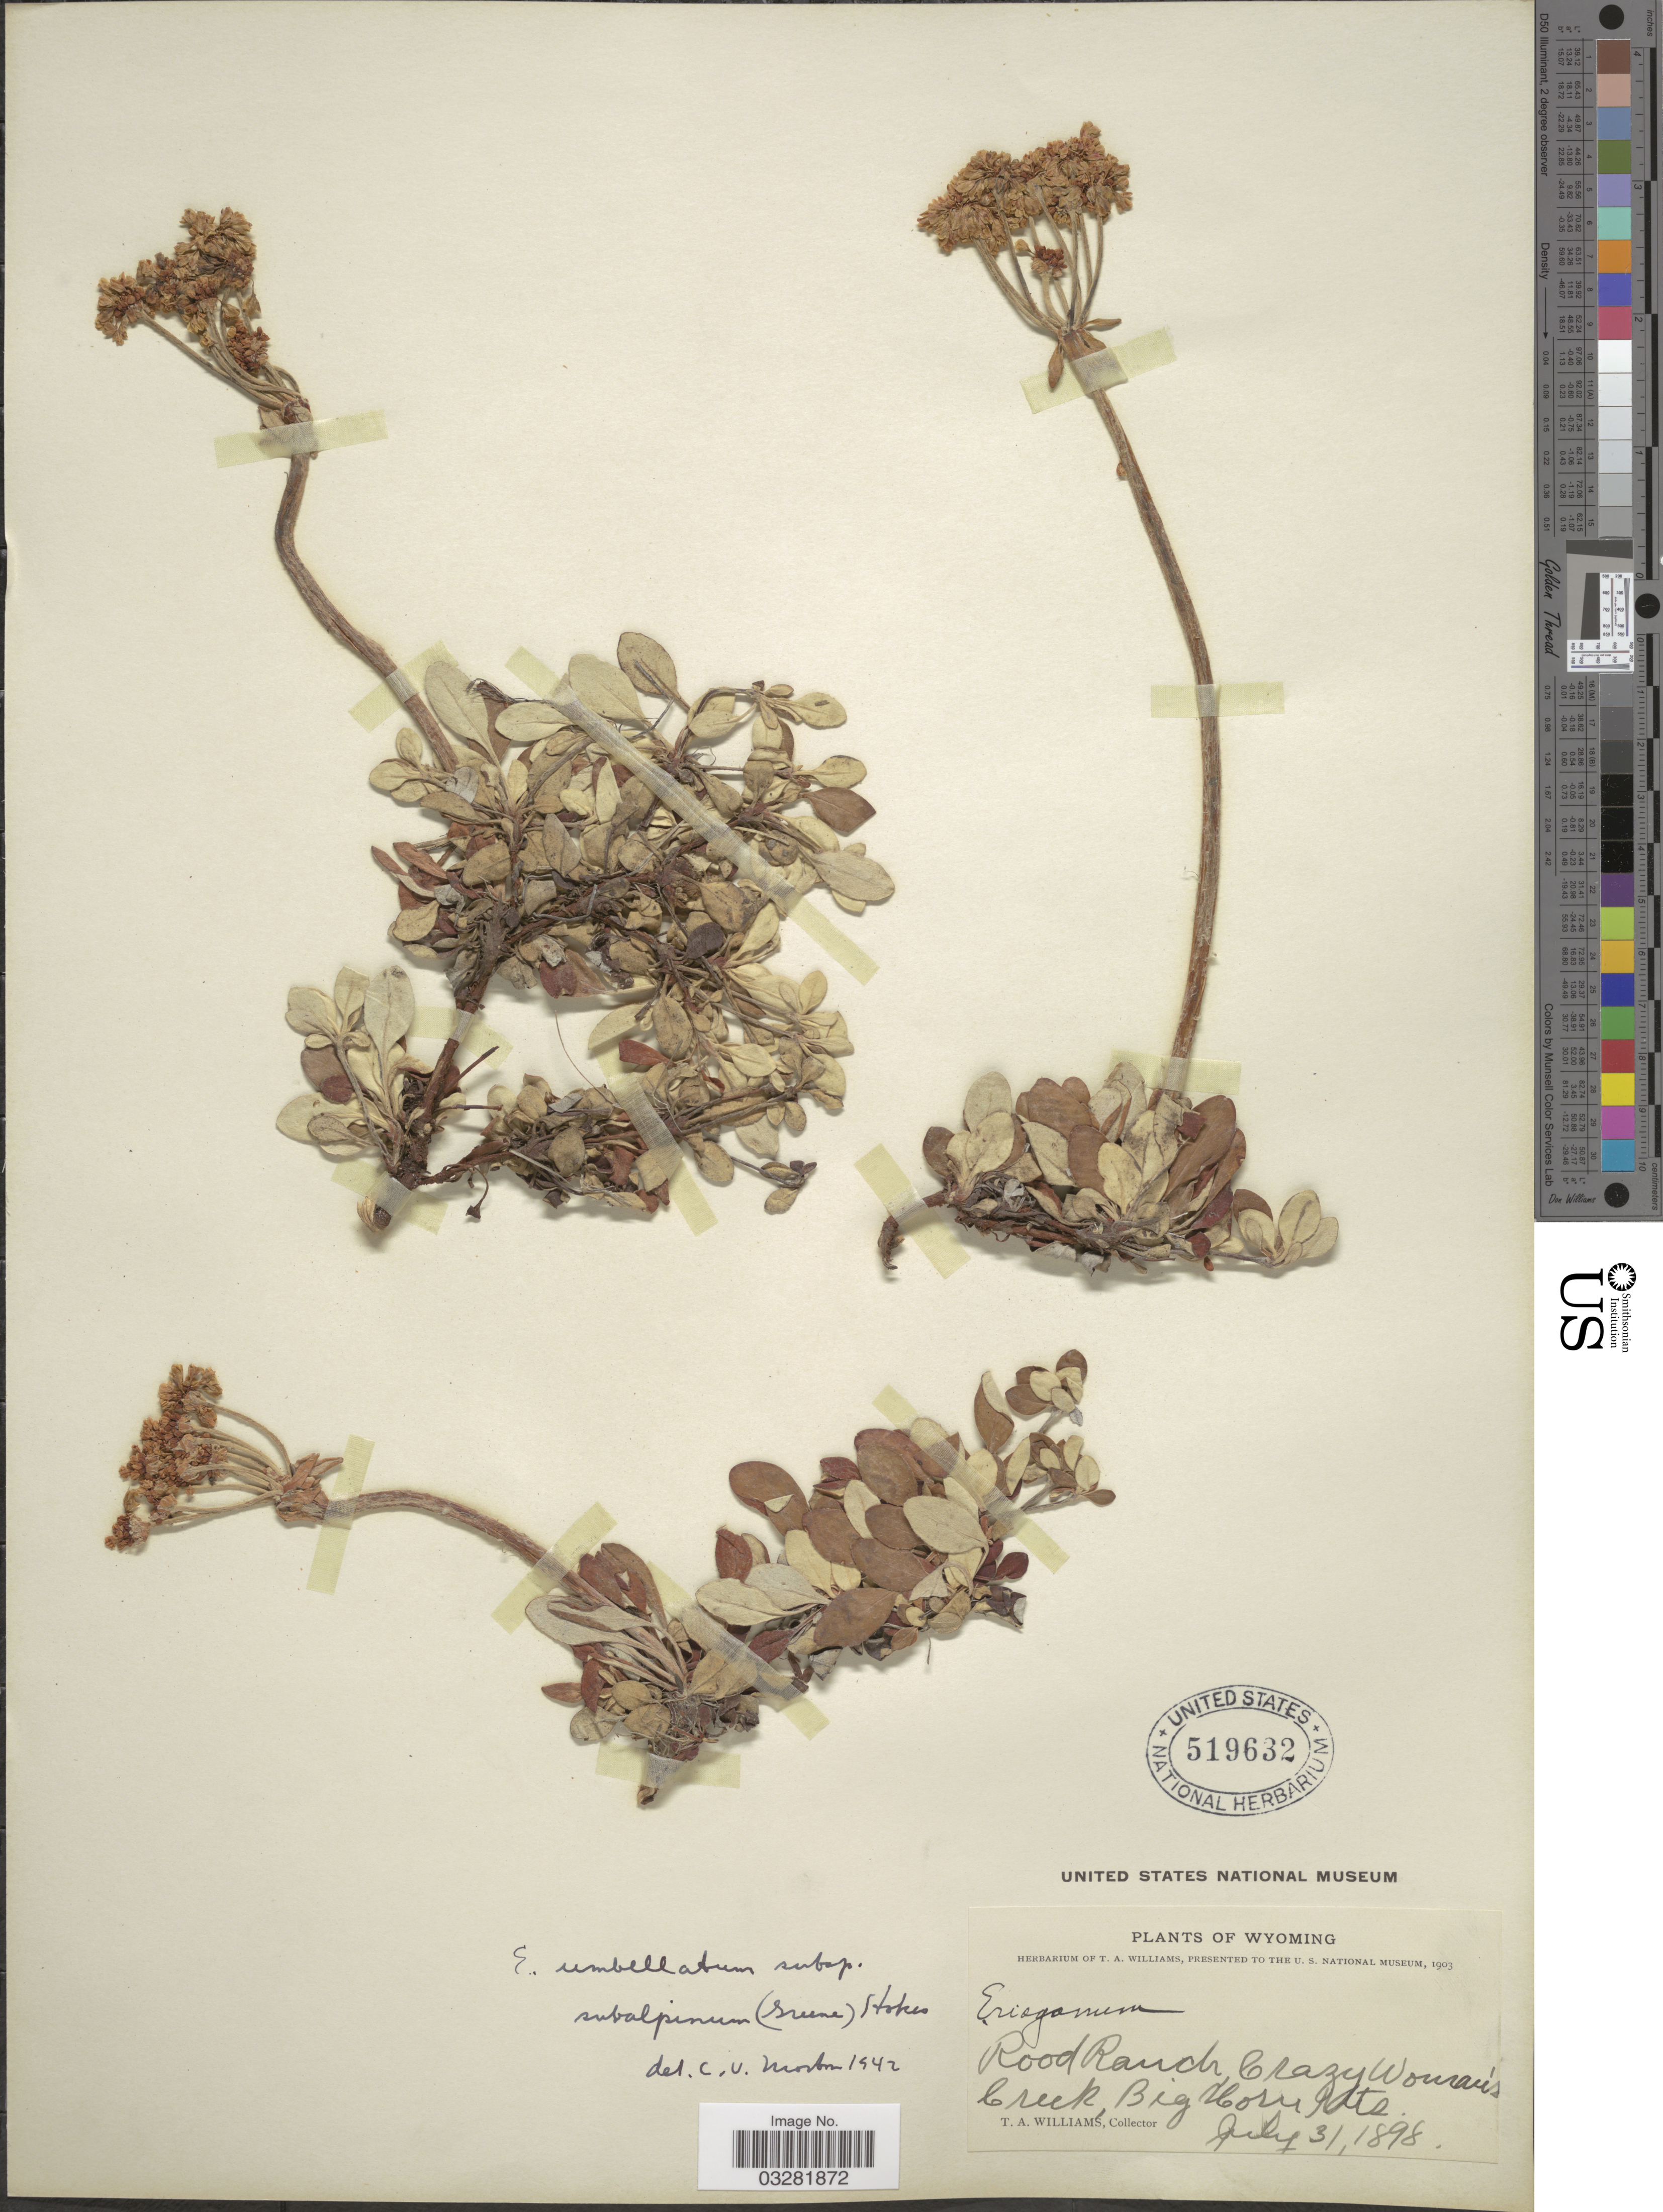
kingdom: Plantae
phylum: Tracheophyta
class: Magnoliopsida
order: Caryophyllales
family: Polygonaceae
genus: Eriogonum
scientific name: Eriogonum umbellatum var. subalpinum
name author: M.E. Jones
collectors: T. Williams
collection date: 1898-07-31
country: United States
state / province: Wyoming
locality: Rood Ranch Crazy Woman's Creek, Bighorn Mts.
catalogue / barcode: US 519632